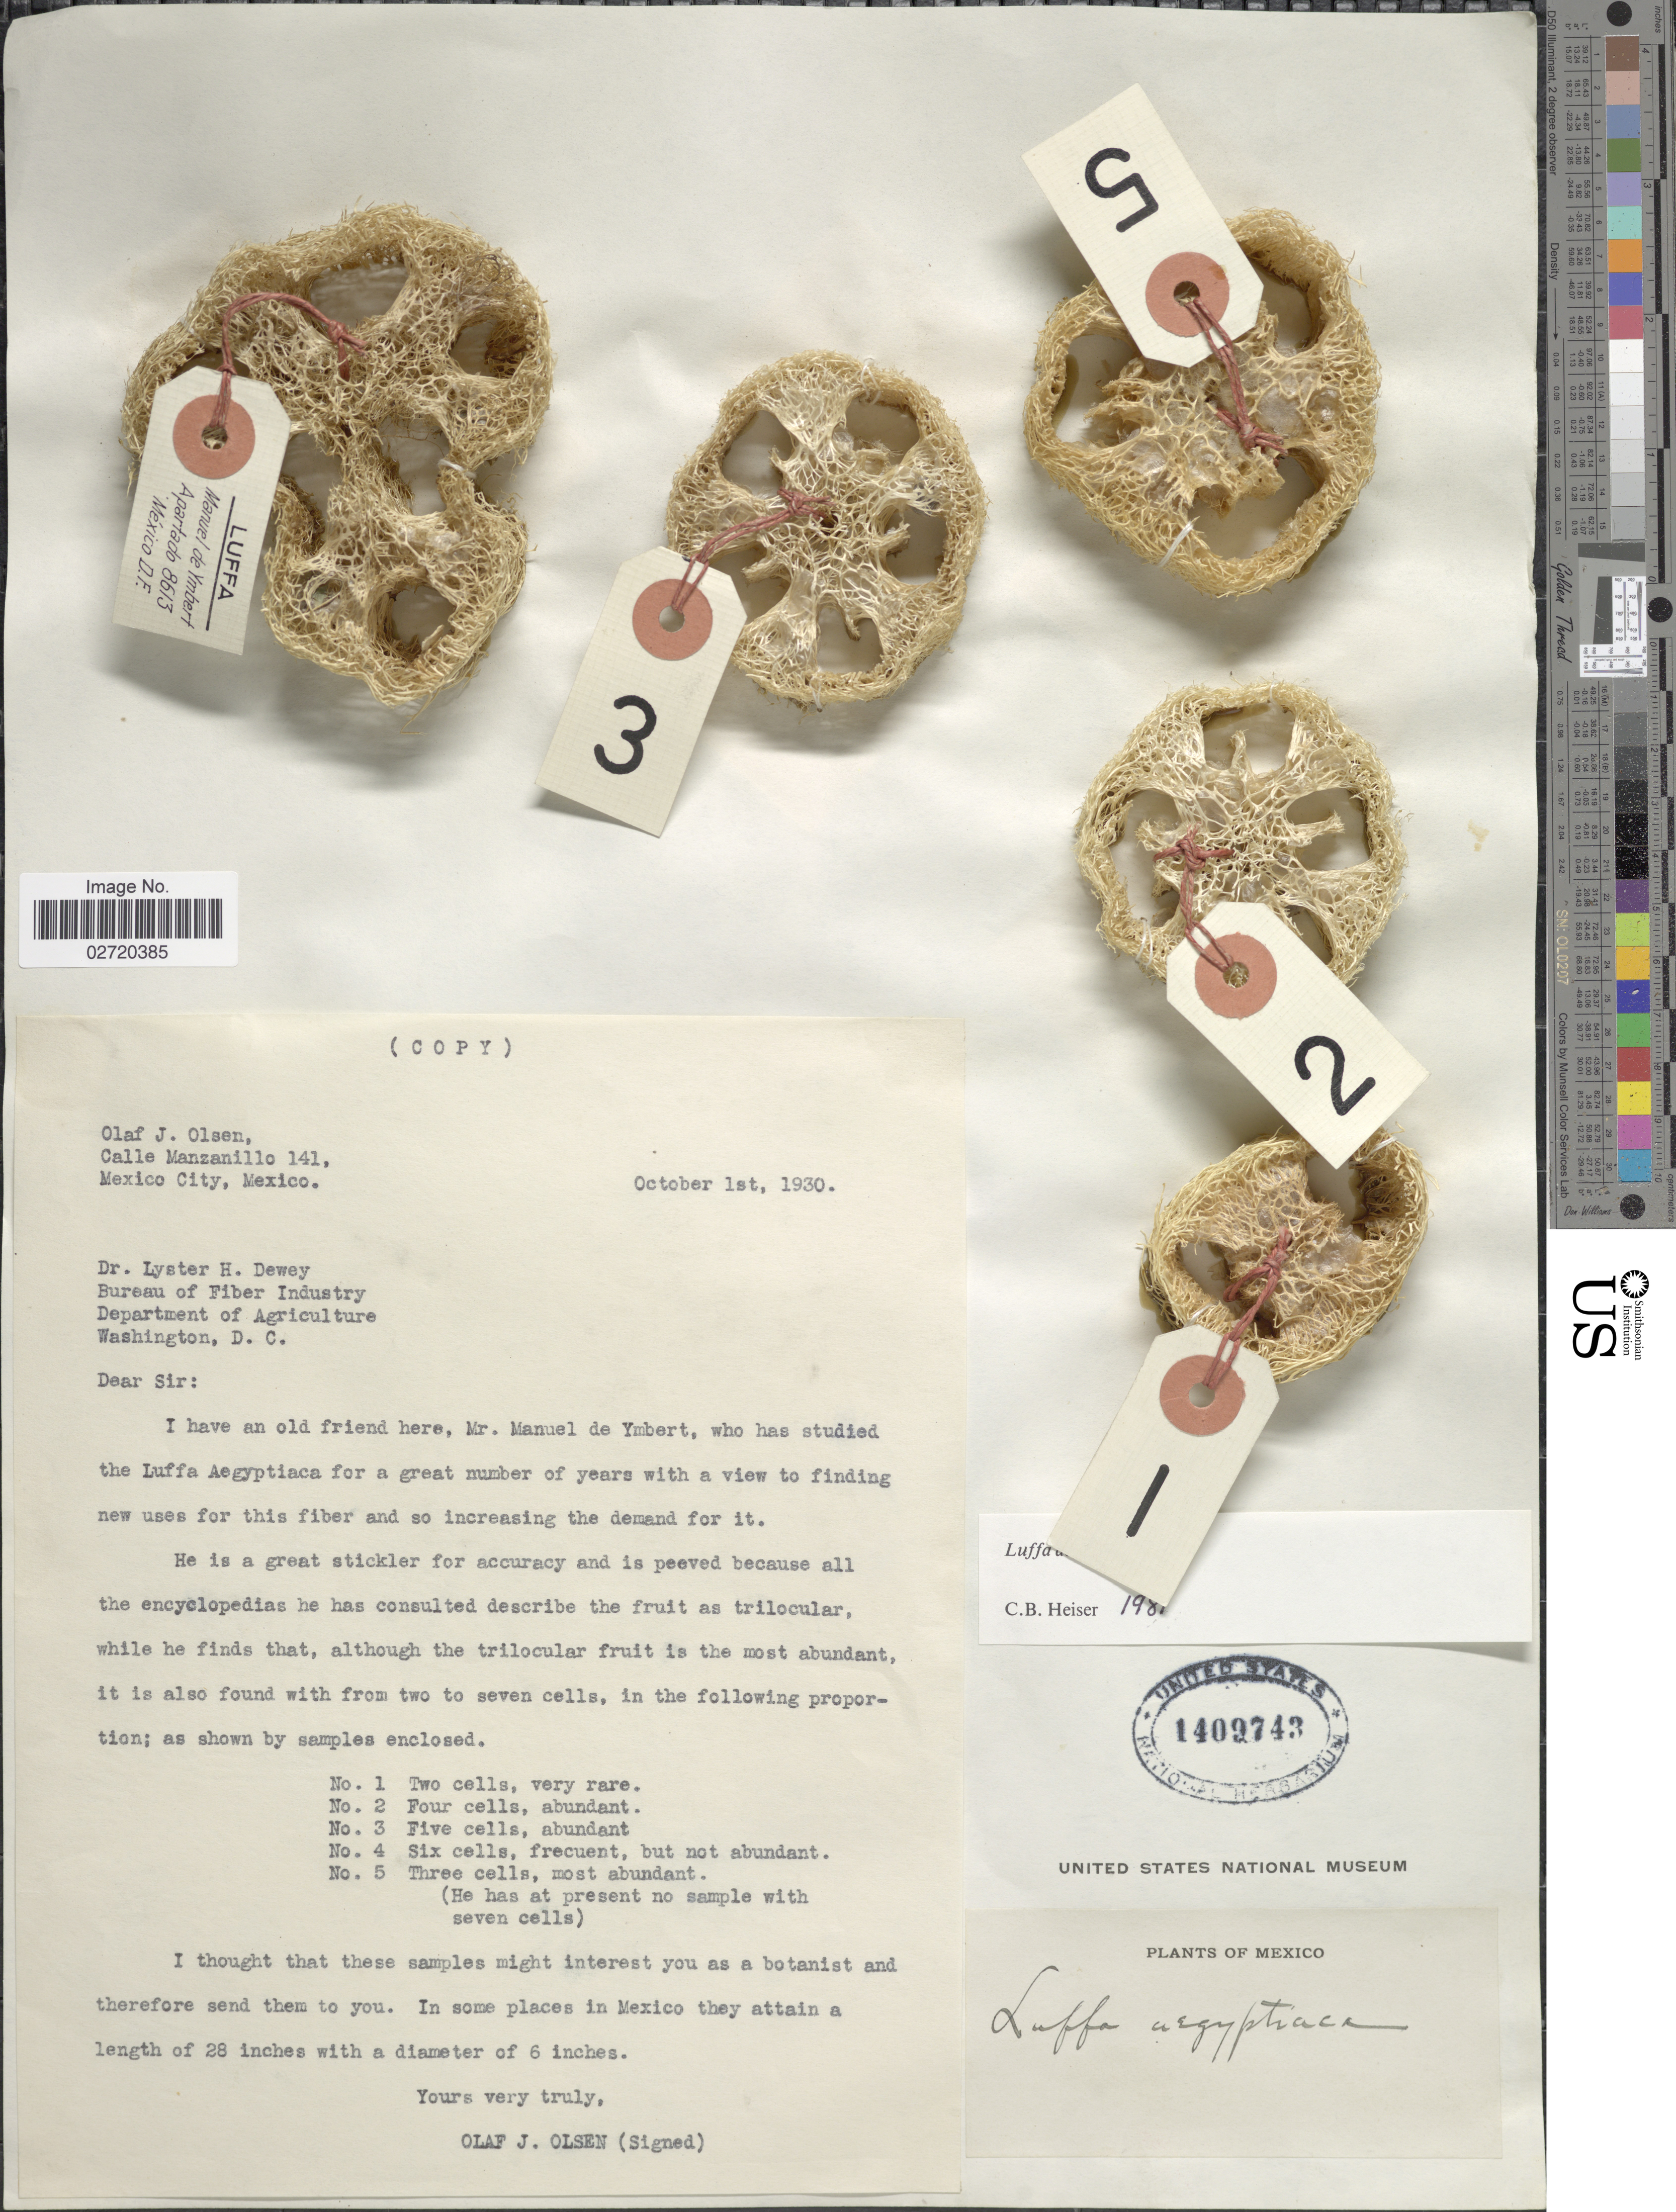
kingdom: Plantae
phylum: Tracheophyta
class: Magnoliopsida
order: Cucurbitales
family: Cucurbitaceae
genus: Luffa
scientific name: Luffa aegyptiaca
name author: Mill.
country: Mexico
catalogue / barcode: US 1409743